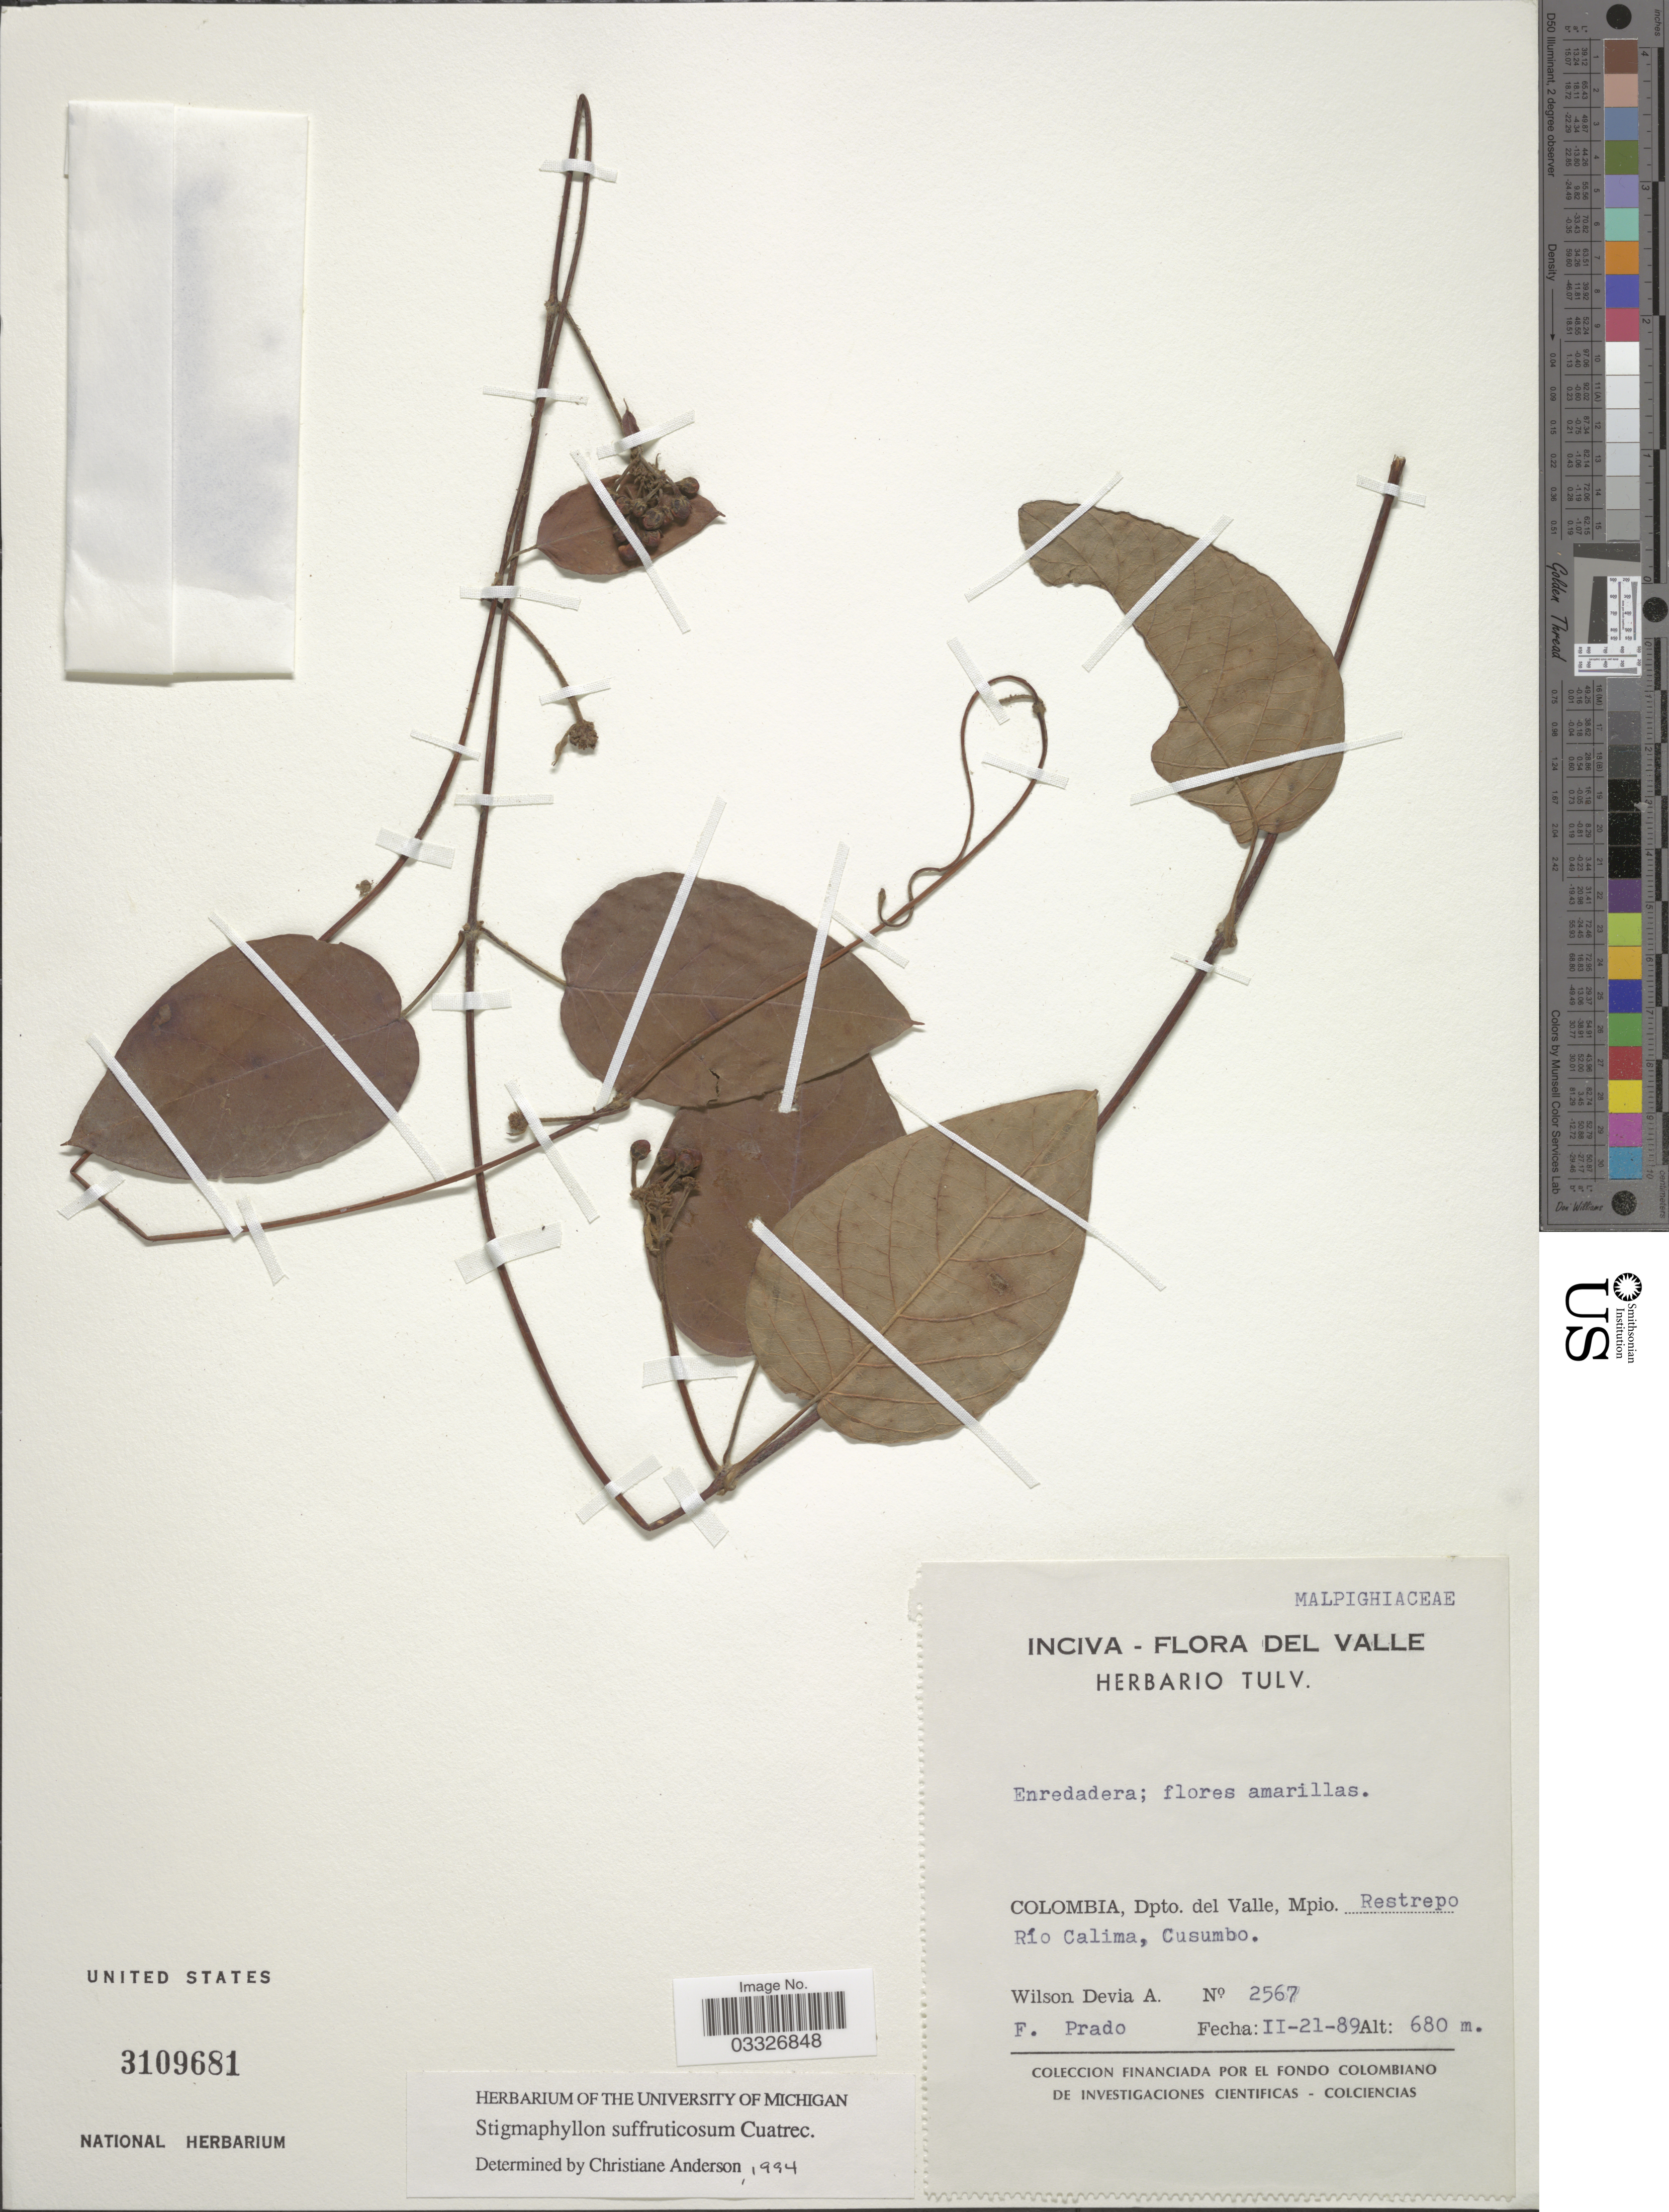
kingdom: Plantae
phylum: Tracheophyta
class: Magnoliopsida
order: Malpighiales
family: Malpighiaceae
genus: Stigmaphyllon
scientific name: Stigmaphyllon suffruticosum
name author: Cuatrec.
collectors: W. Devia A. & F. Prado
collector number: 2567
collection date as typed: Transcribed d/m/y: 21/2/89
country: Colombia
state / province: Valle del Cauca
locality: Del Valle. Dpto. del Valle, Mpio. Restrepo Río Calima, Cusumbo.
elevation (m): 680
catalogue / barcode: US 3109681